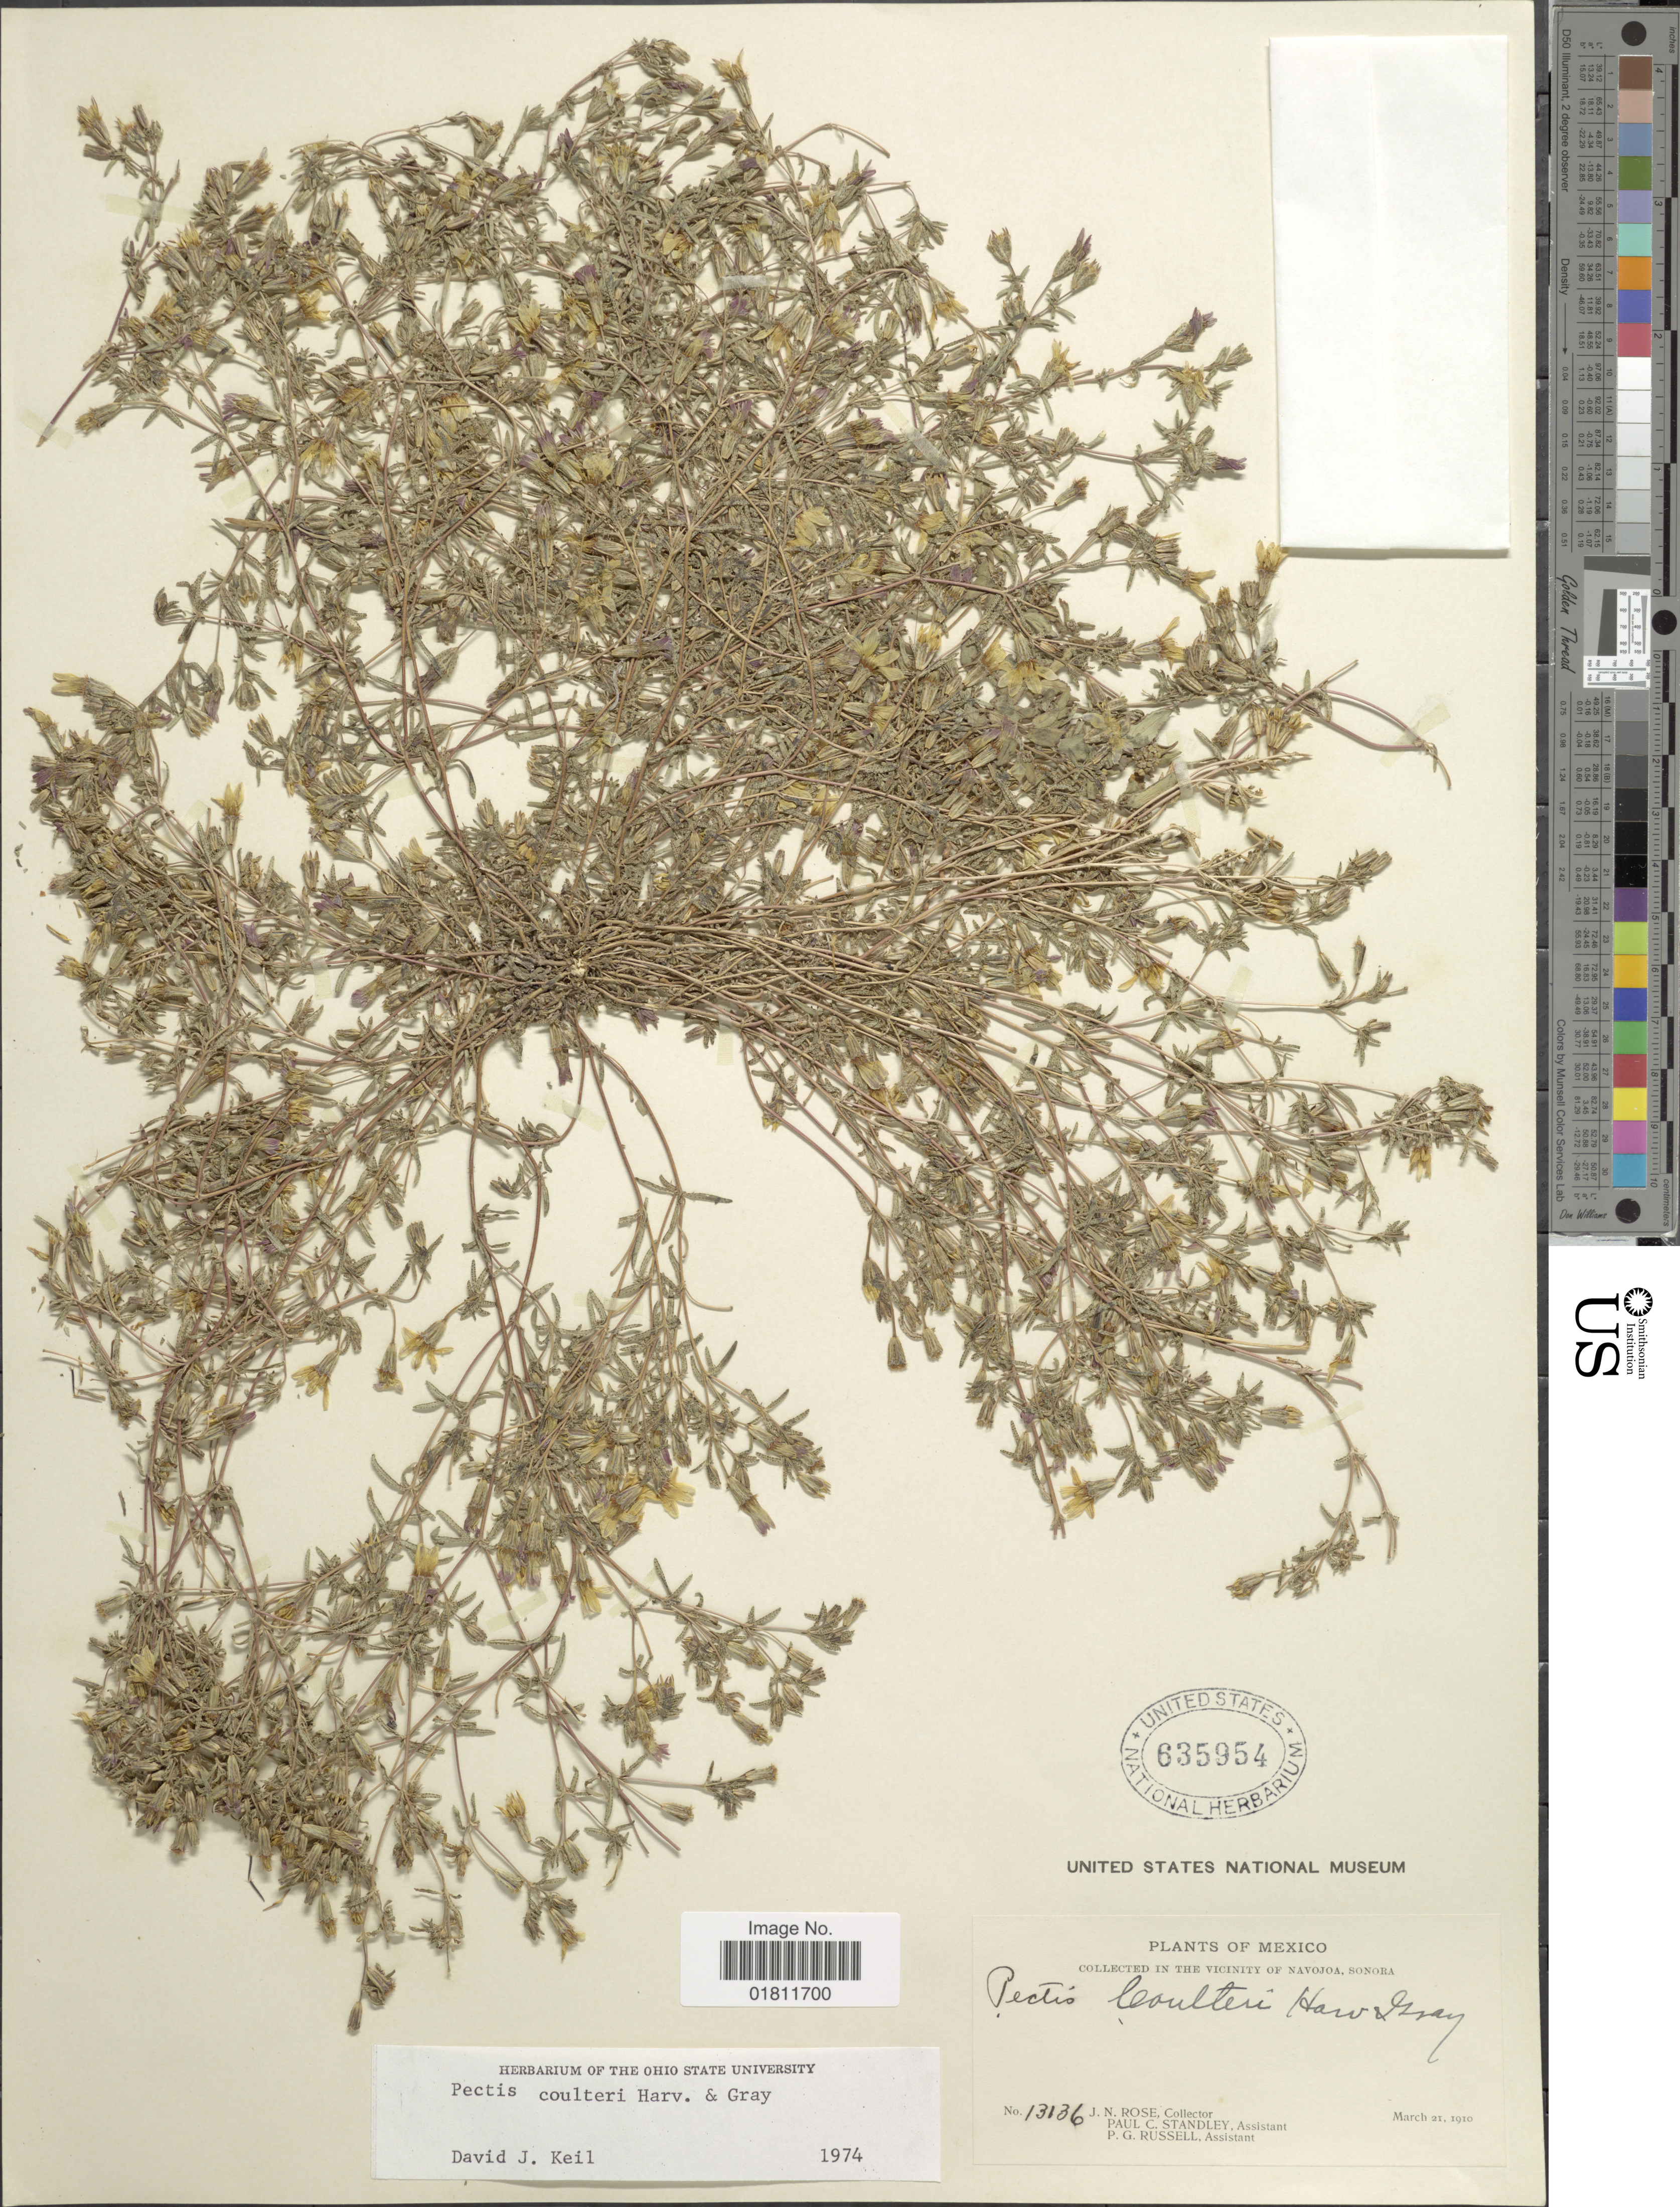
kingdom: Plantae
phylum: Tracheophyta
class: Magnoliopsida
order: Asterales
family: Asteraceae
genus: Pectis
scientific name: Pectis coulteri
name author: Harv. & A. Gray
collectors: J. N. Rose, P. C. Standley & P. G. Russell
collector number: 13136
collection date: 1910-03-21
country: Mexico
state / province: Sonora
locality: Mexico, In the vicinity of Navojoa, Sonora.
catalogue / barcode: US 635954